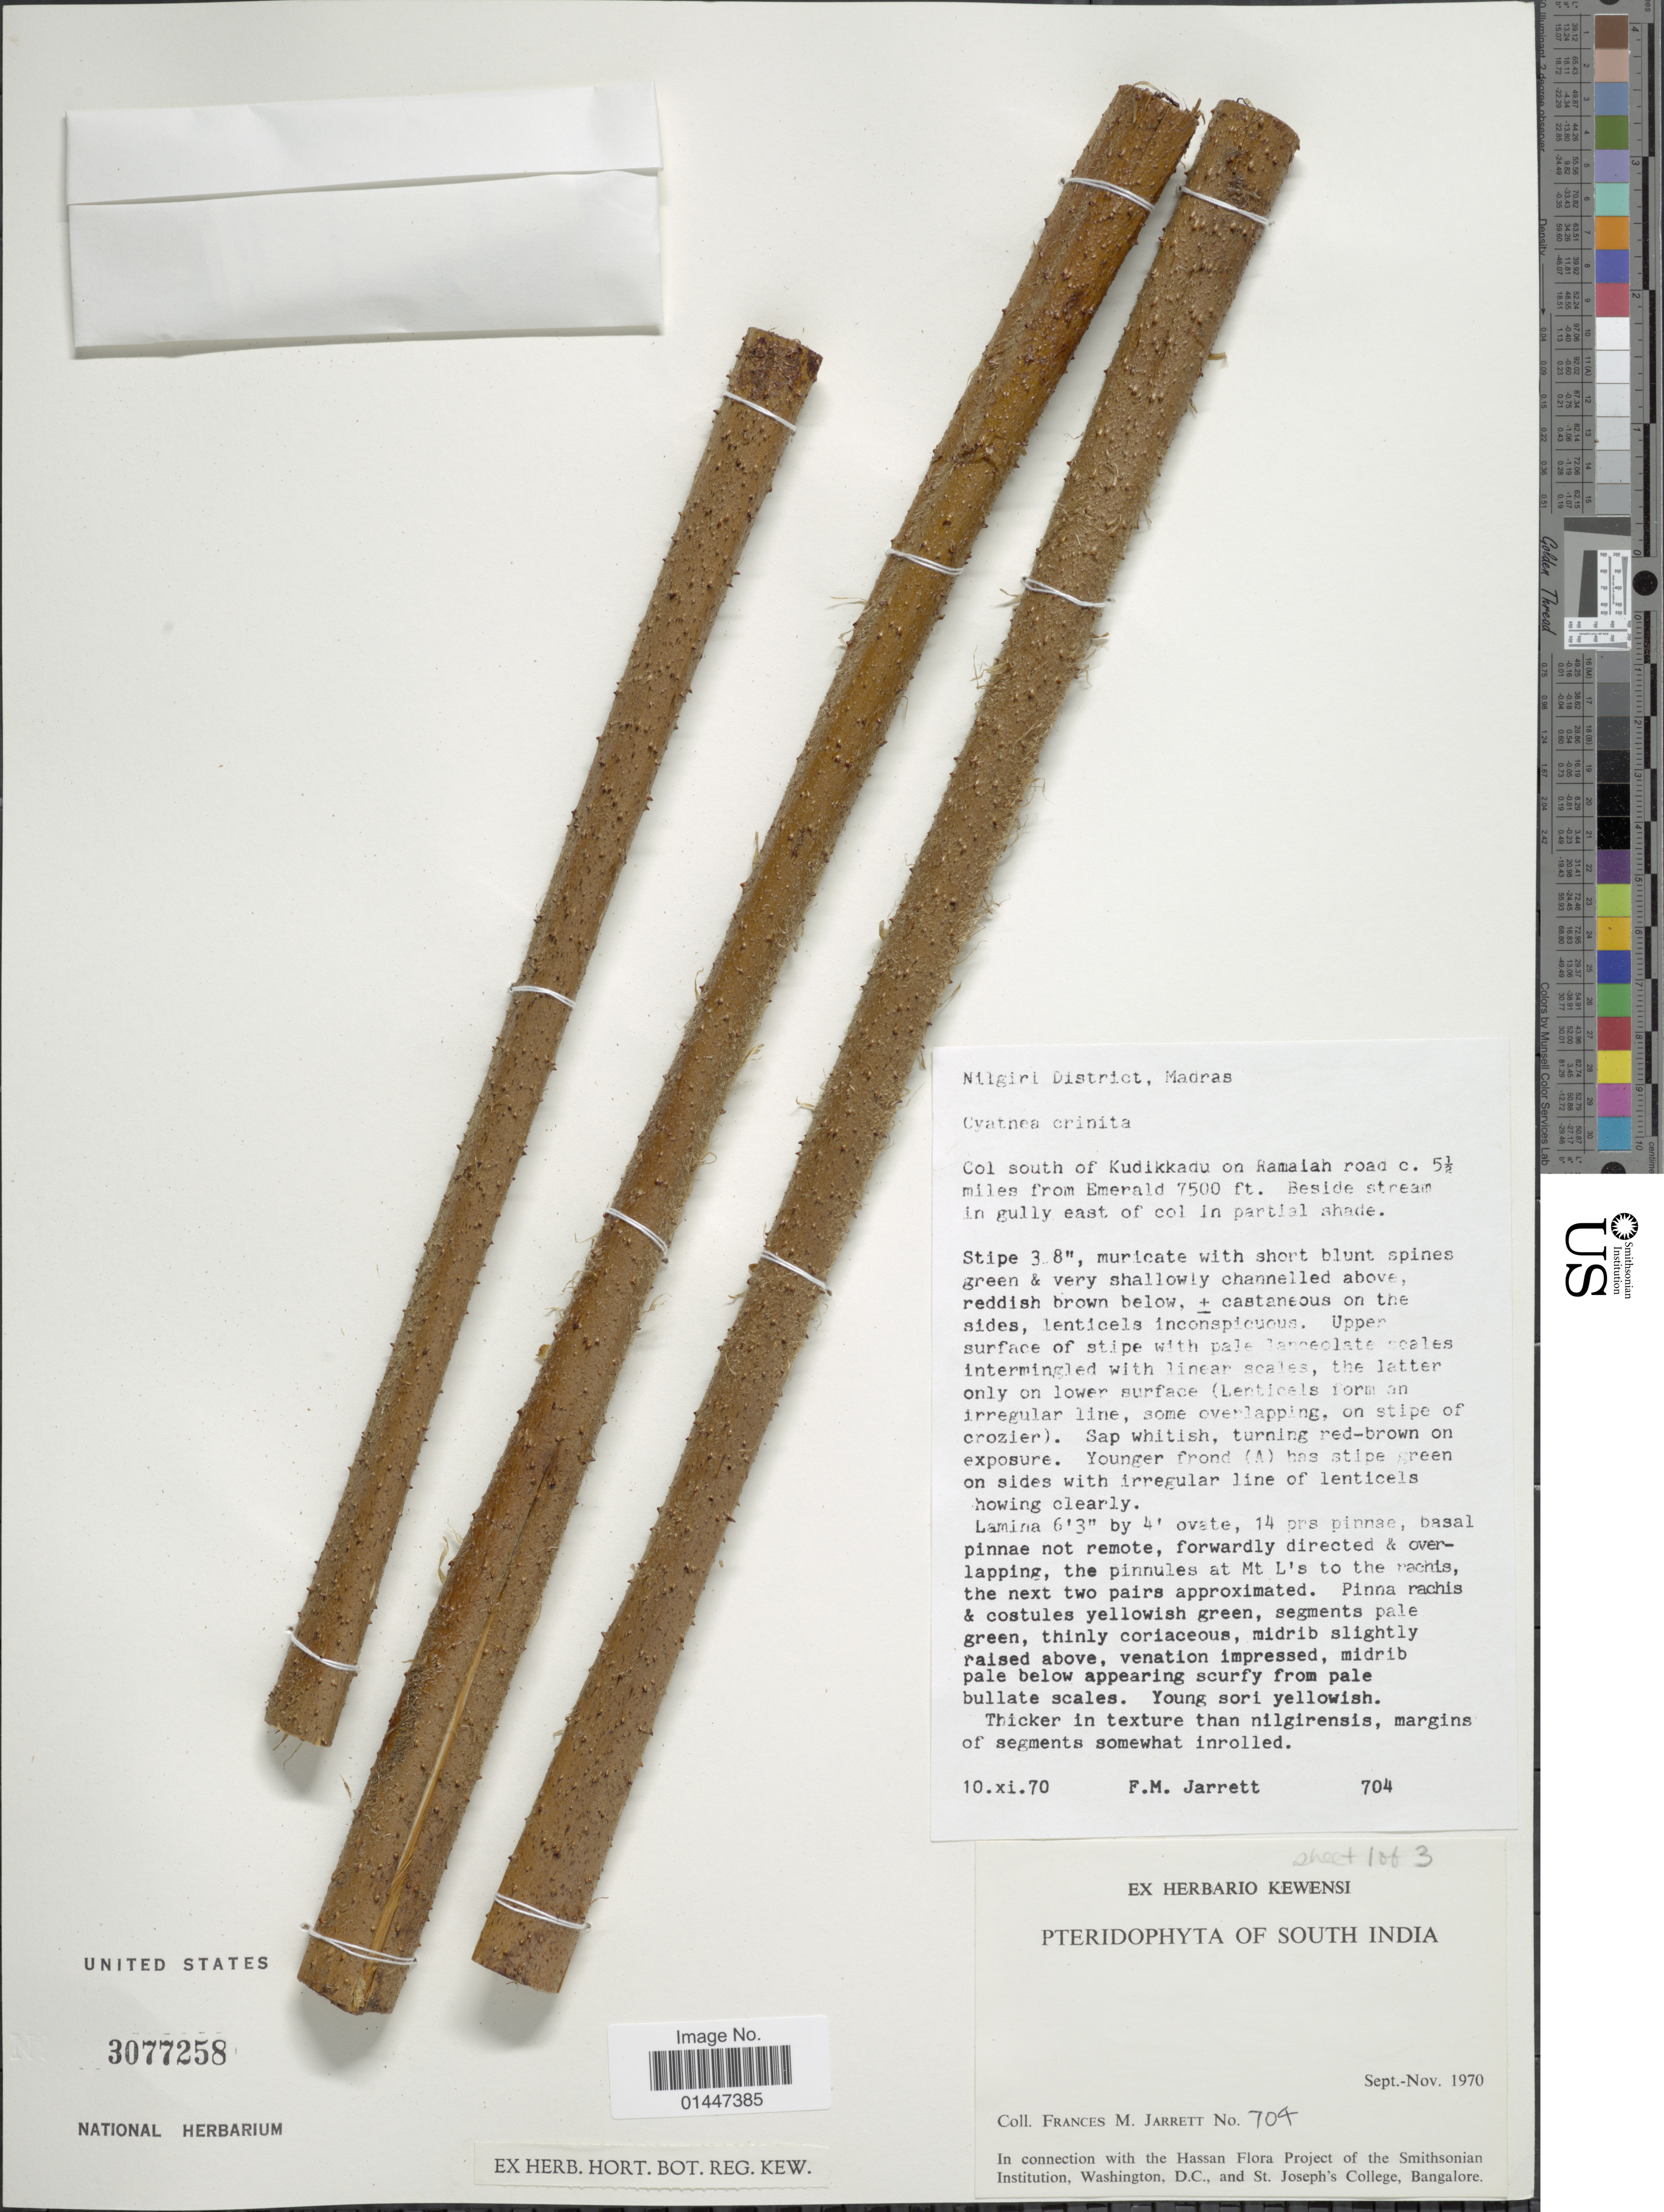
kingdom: Plantae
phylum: Tracheophyta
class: Polypodiopsida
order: Cyatheales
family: Cyatheaceae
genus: Sphaeropteris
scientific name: Sphaeropteris crinita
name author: (Hook.) R.M. Tryon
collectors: F. M. Jarrett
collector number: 704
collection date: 1970-09/1970-11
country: India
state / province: Tamil Nadu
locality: South India. Nilgirl District, Madras. Col south of Kudikkadu on Ramalah road c. 51/2 miles from Emerald. Besides stream in gully east of col In partial shade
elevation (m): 2286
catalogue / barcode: US 3077258